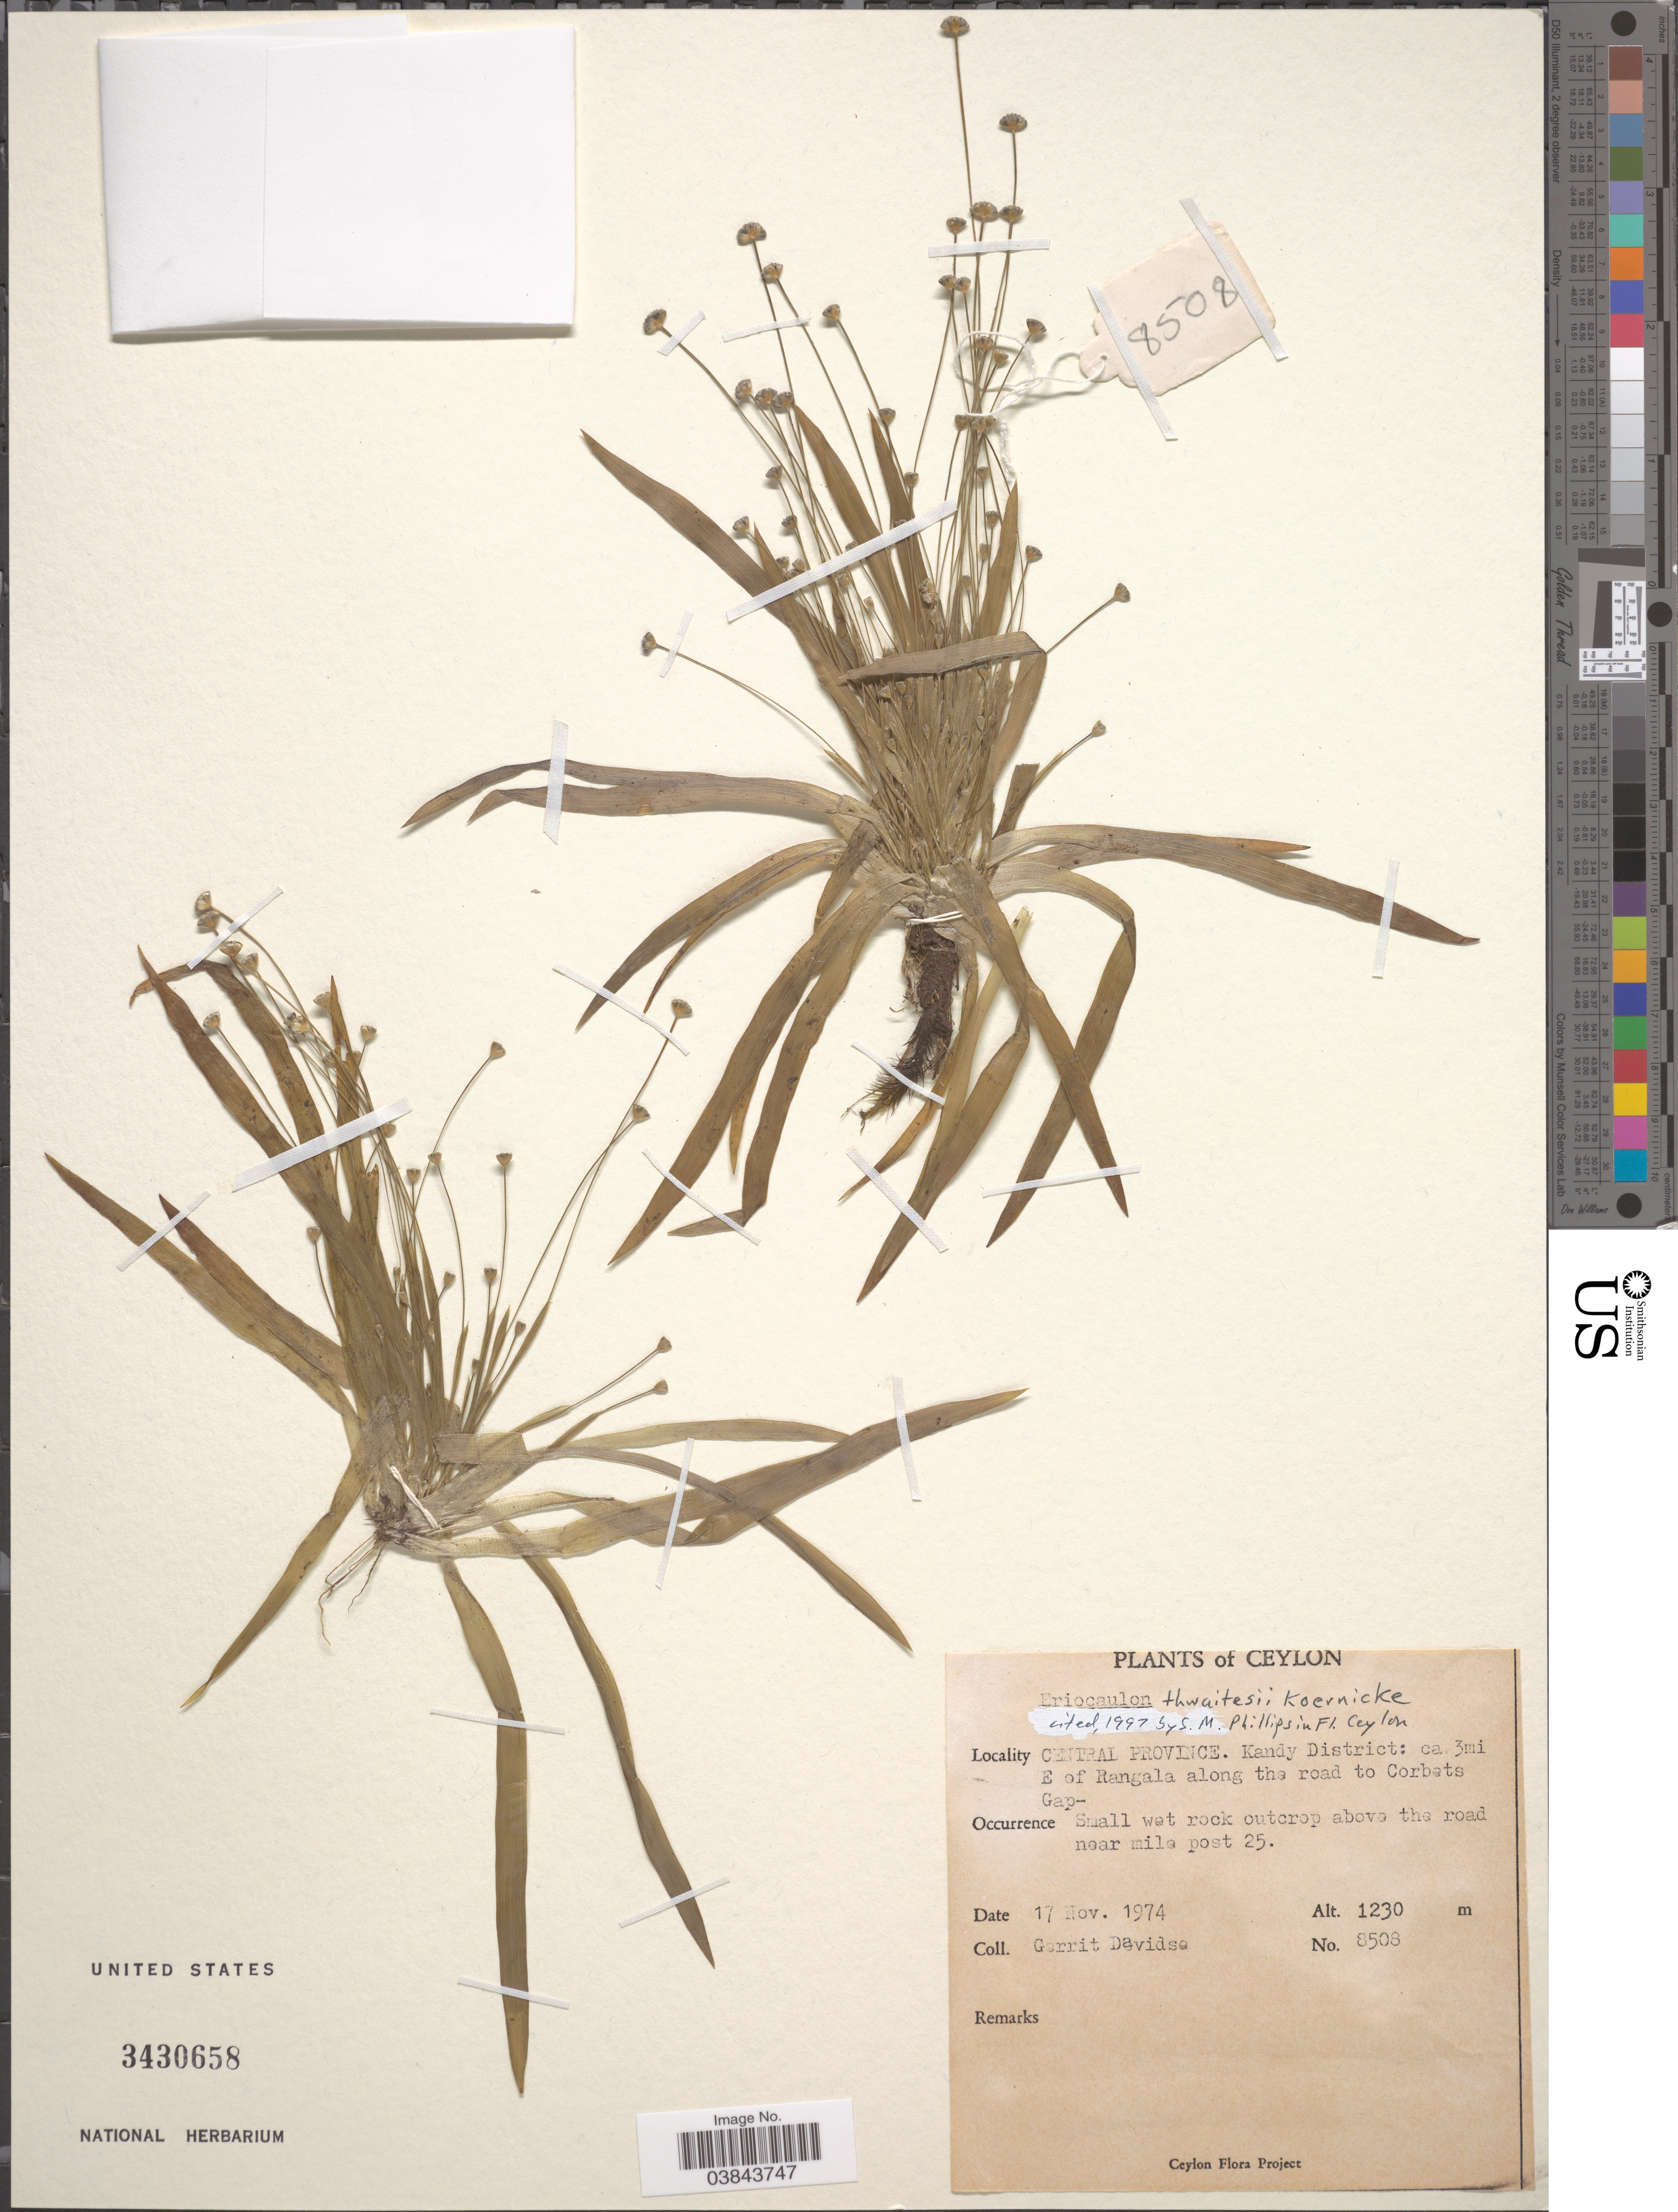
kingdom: Plantae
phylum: Tracheophyta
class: Liliopsida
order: Poales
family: Eriocaulaceae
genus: Eriocaulon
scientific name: Eriocaulon thwaitesii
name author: Körn.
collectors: G. Davidse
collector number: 8508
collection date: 1974-11-17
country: Sri Lanka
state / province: Central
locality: Ceylon. Central Province. Kandy District: ca 3mi E of Rangala along the road to Corbets Gap- Small wet rock outcrop above the road near mile post 25.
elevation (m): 1230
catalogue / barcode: US 3430658